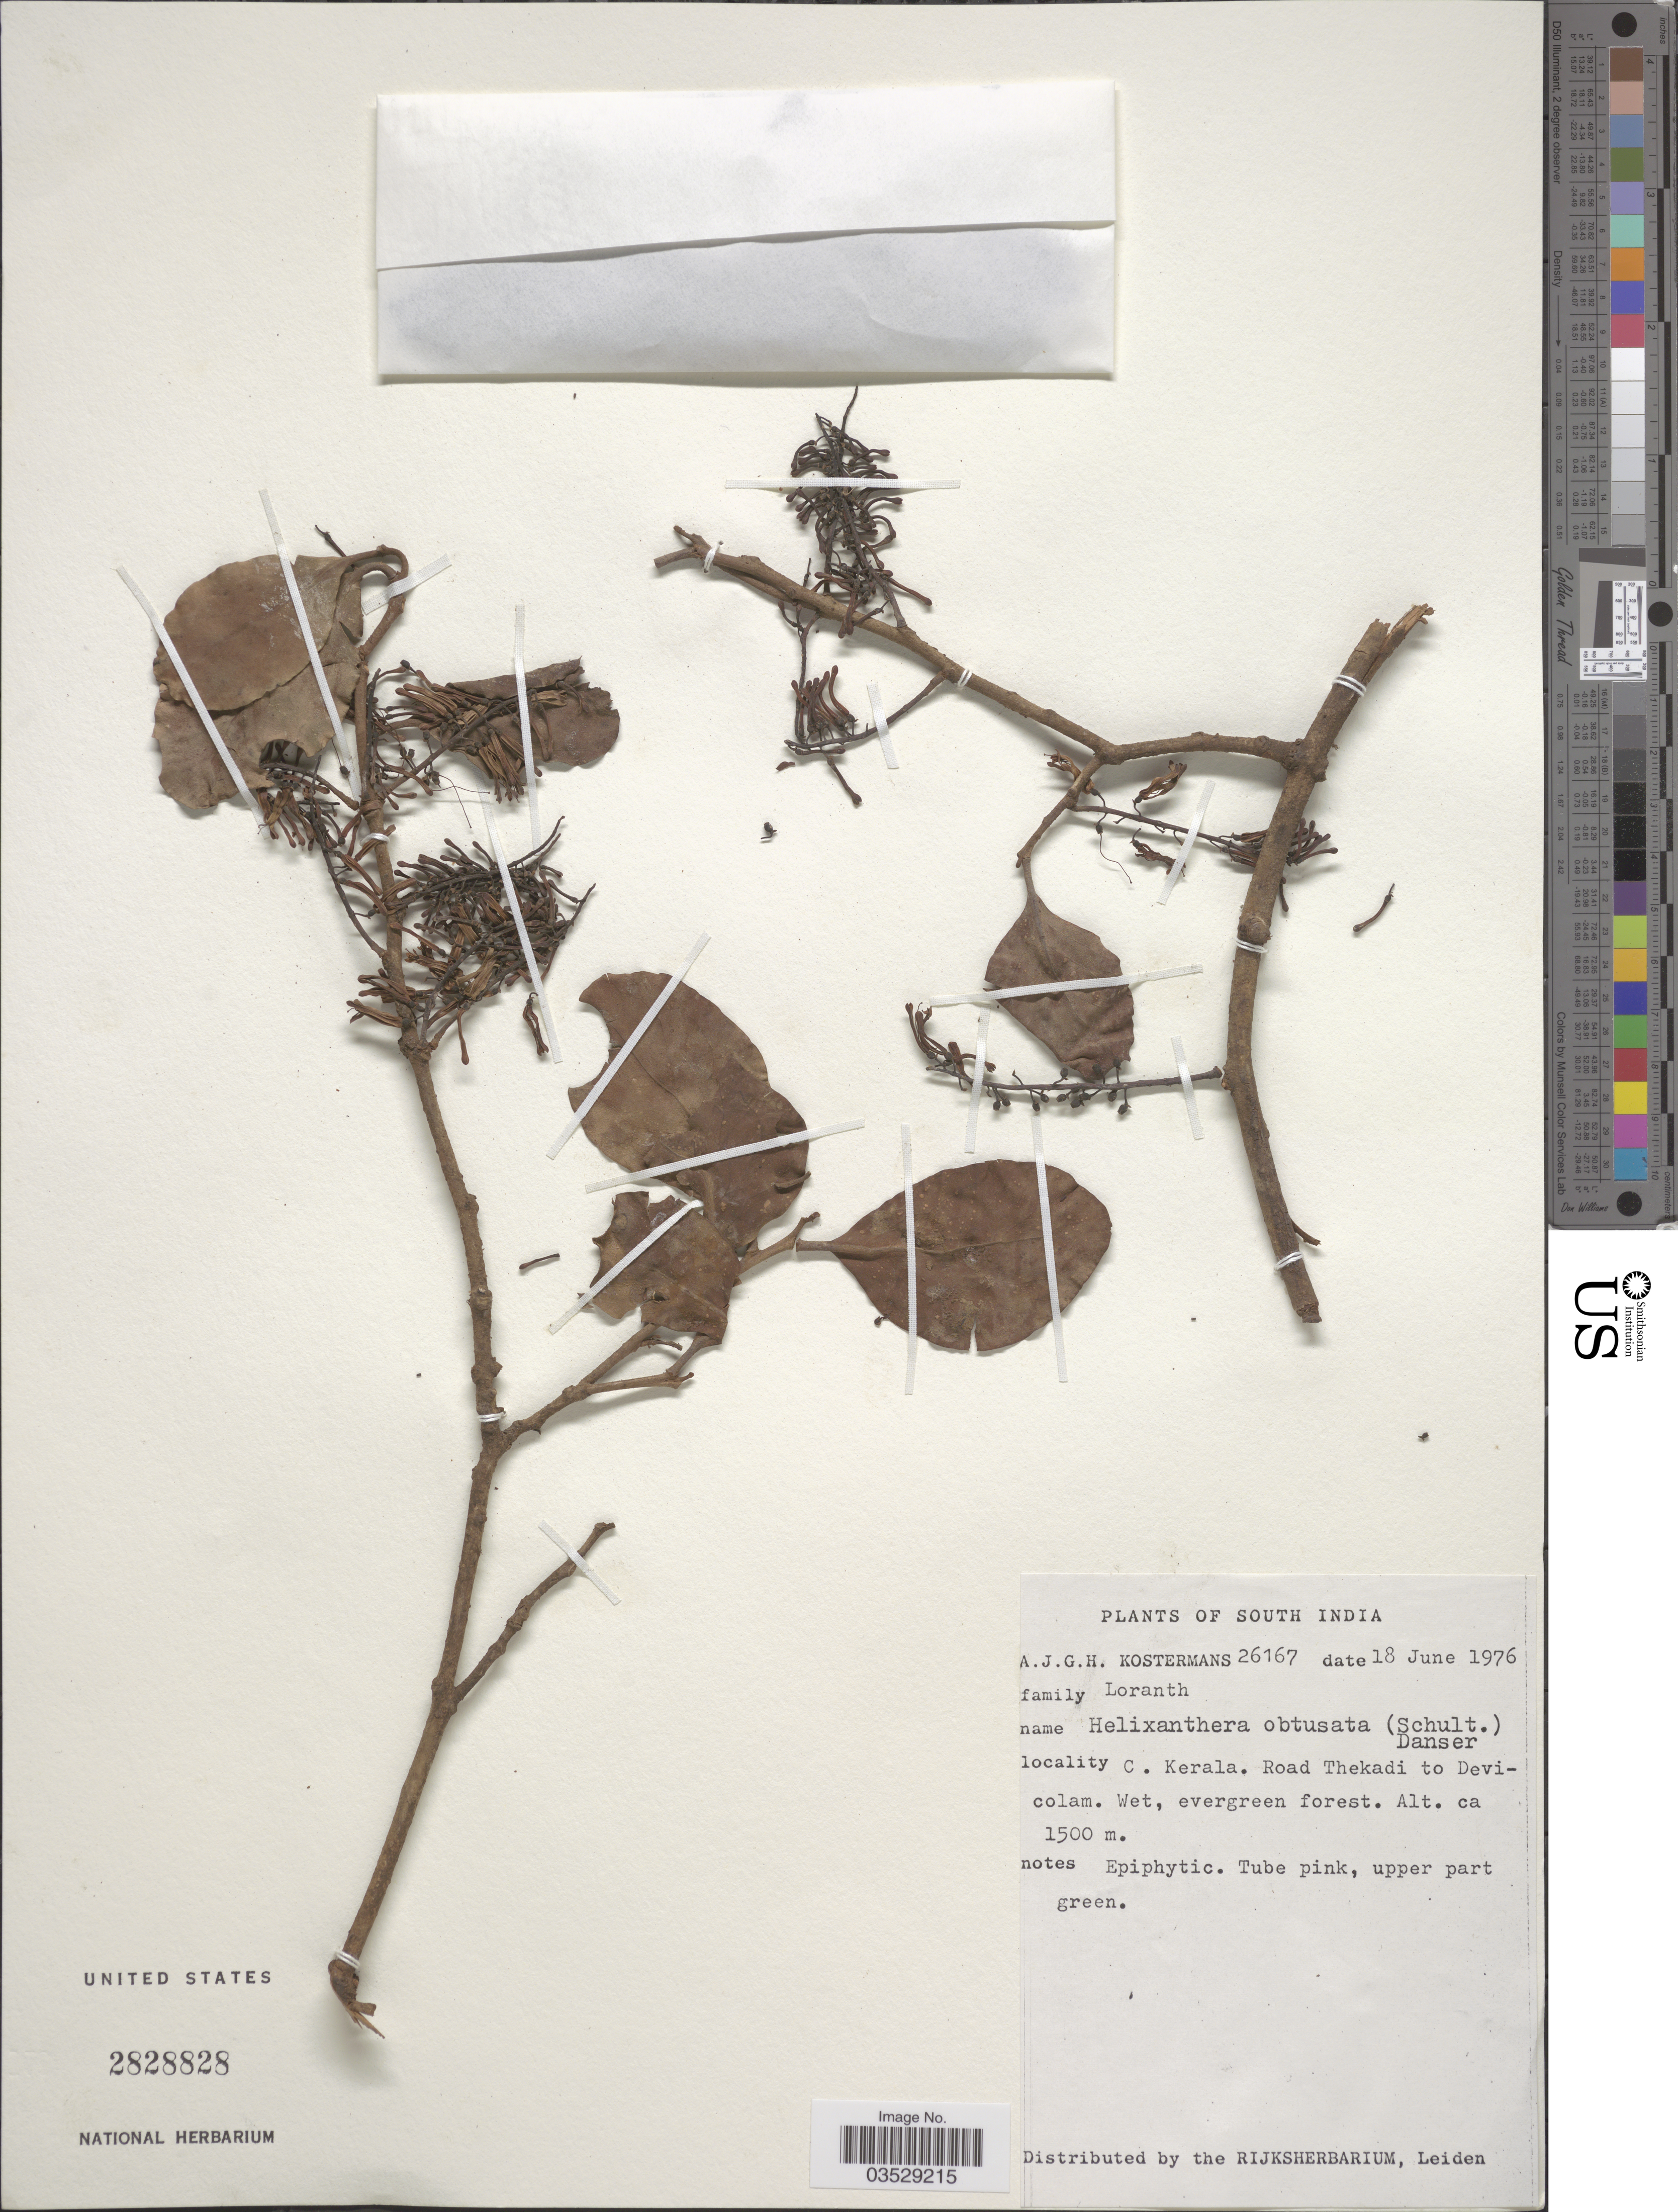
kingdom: Plantae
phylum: Tracheophyta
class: Magnoliopsida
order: Santalales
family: Loranthaceae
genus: Helixanthera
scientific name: Helixanthera obtusata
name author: Danser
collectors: A. J. G. Kostermans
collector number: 26167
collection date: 1976-06-18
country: India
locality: South India. C. Kerala. Road Thekadi to Devicolam.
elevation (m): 1500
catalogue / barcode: US 2828828